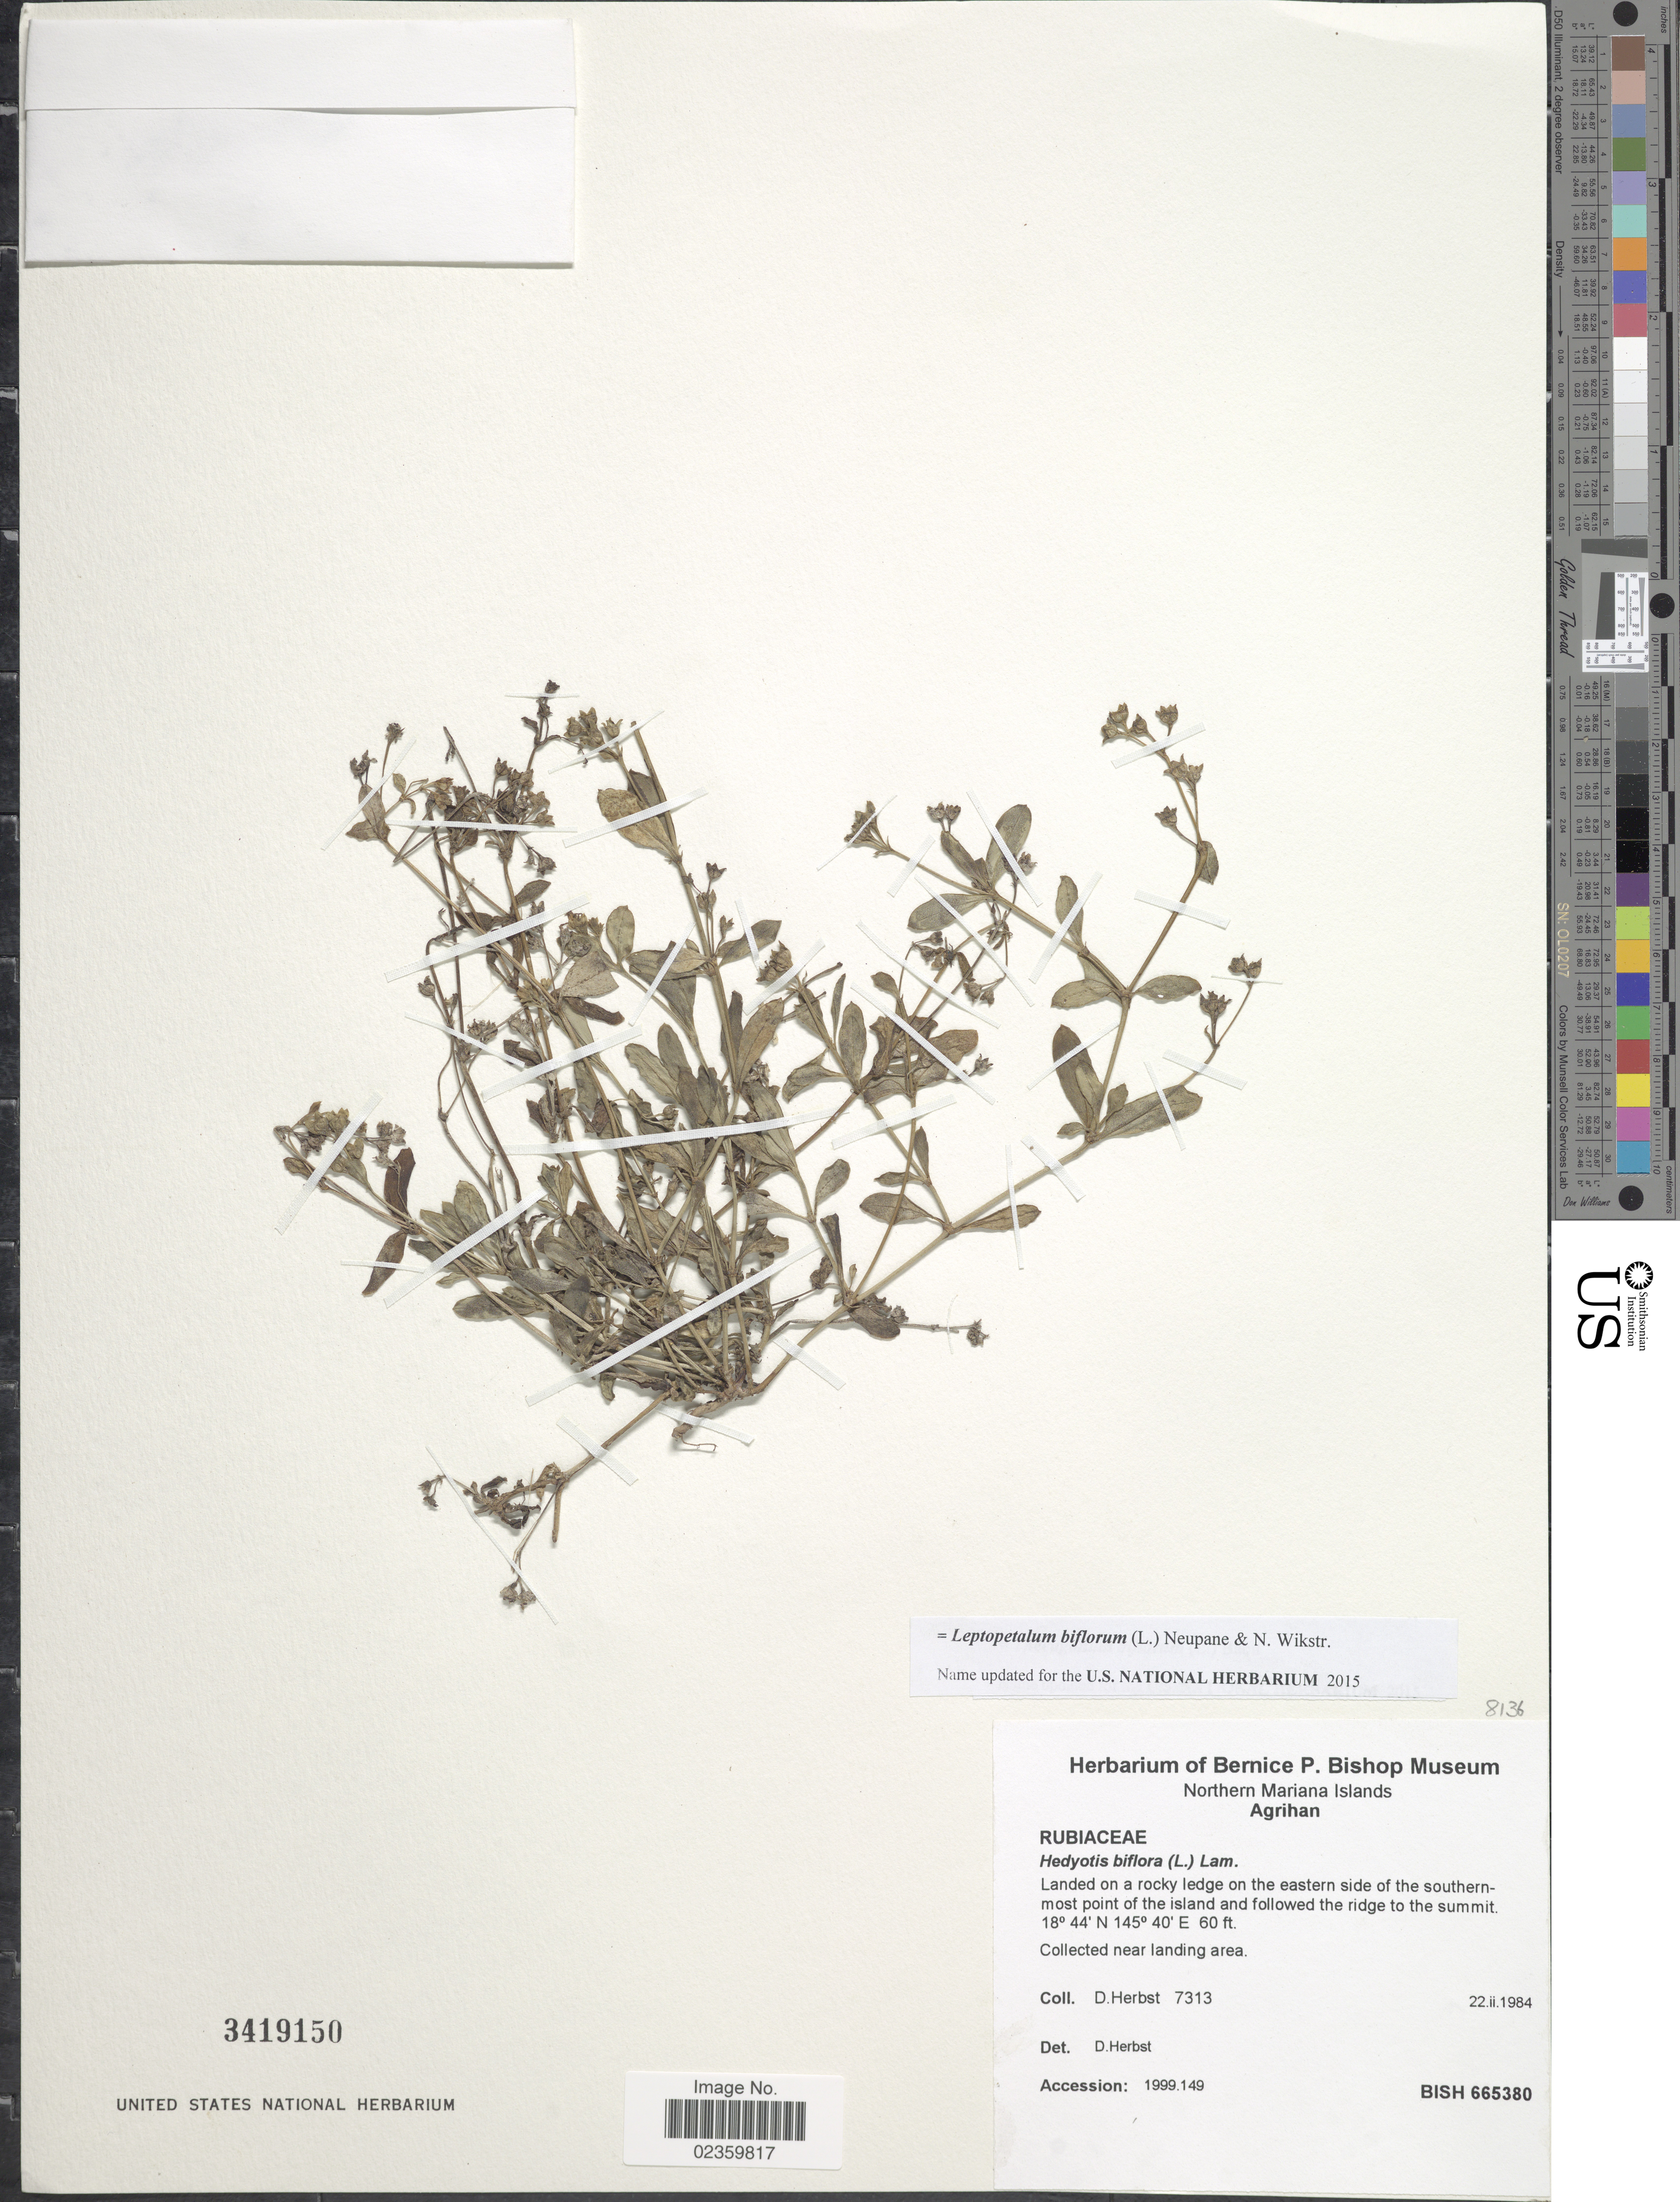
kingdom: Plantae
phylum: Tracheophyta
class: Magnoliopsida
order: Gentianales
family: Rubiaceae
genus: Leptopetalum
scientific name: Leptopetalum biflorum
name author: (L.) Neupane & N. Wikstr.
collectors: D. Herbst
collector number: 7313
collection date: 1984-02-22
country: Northern Mariana Islands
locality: Agrihan, Landed on a rocky ledge on the eastern side of the southern most point of the island and followed the ridge to the summit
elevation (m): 18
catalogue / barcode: US 3419150